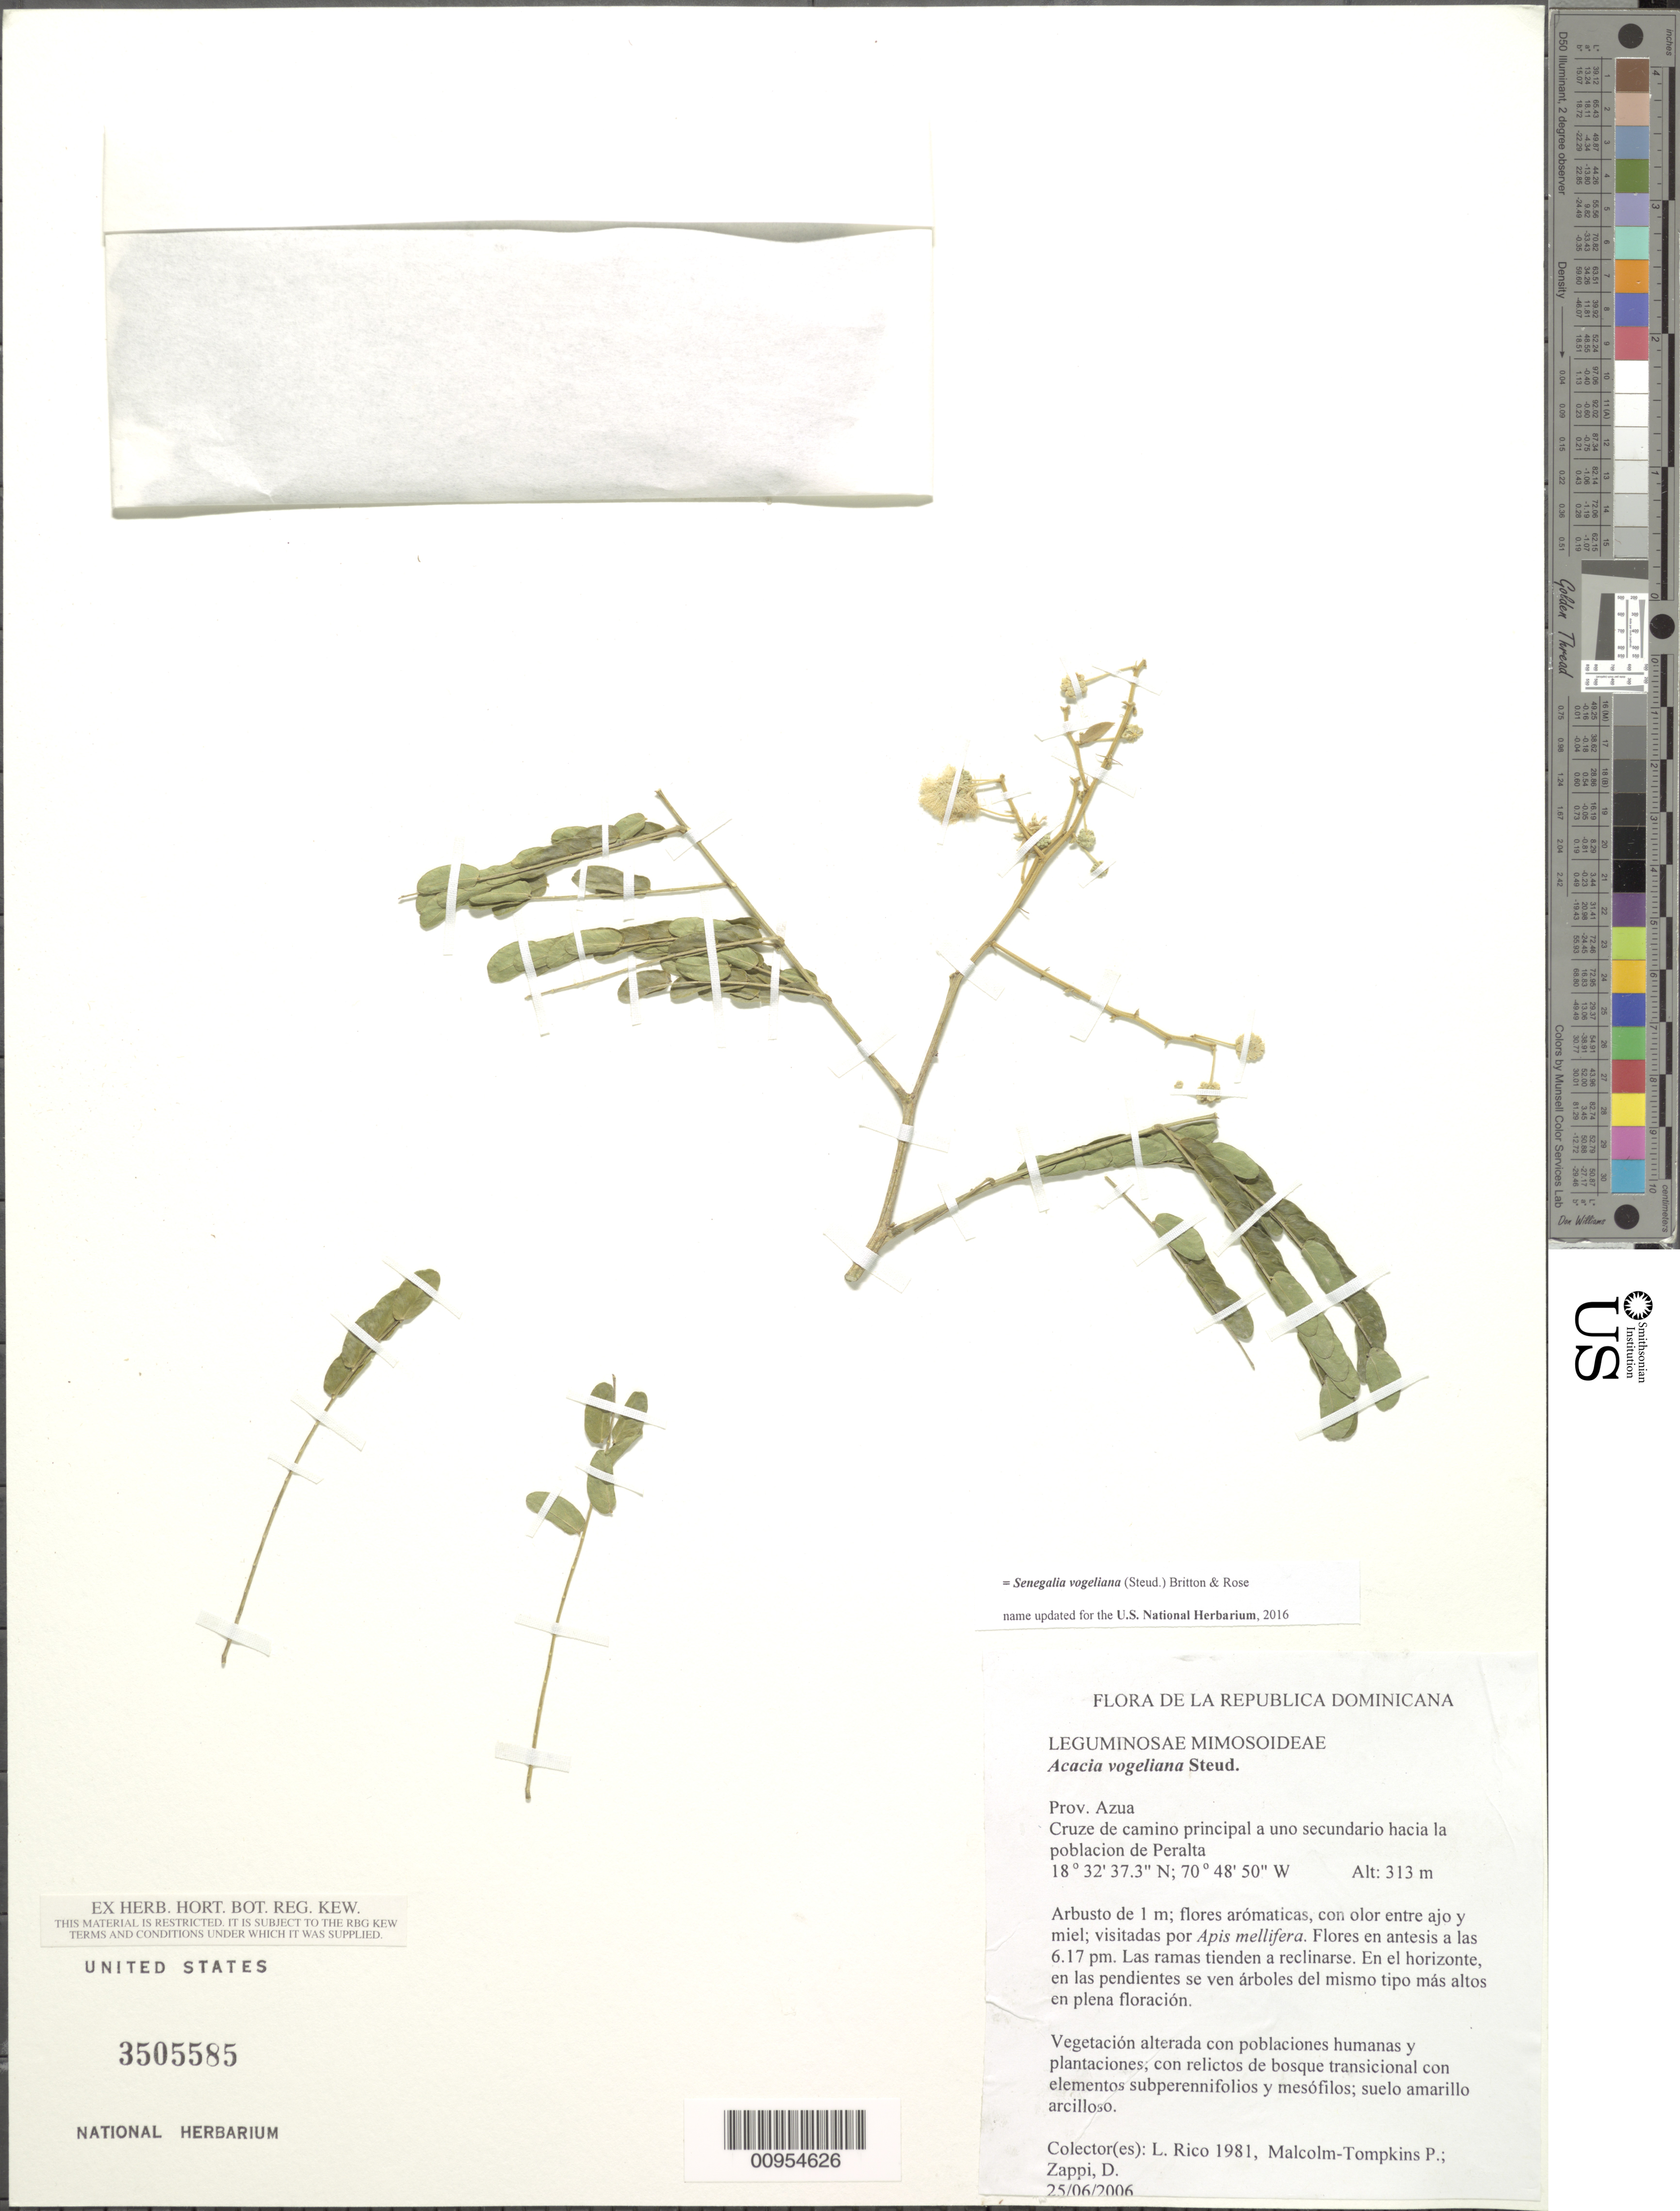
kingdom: Plantae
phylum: Tracheophyta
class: Magnoliopsida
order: Fabales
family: Fabaceae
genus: Parasenegalia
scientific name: Parasenegalia vogeliana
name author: (Steud.) Seigler & Ebinger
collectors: M. Rico Arce, P. Malcolm-Tompkins & D. Zappi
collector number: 1981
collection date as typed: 25 Jun 2006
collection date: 2006-06-25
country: Dominican Republic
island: Hispaniola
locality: Prov. Azua: Cruze de camino principal a uno secundario hacia la problacion de Peralta.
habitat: Vegetación alterada con poblacioes humanas y plantaciones.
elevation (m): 313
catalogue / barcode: US 3505585